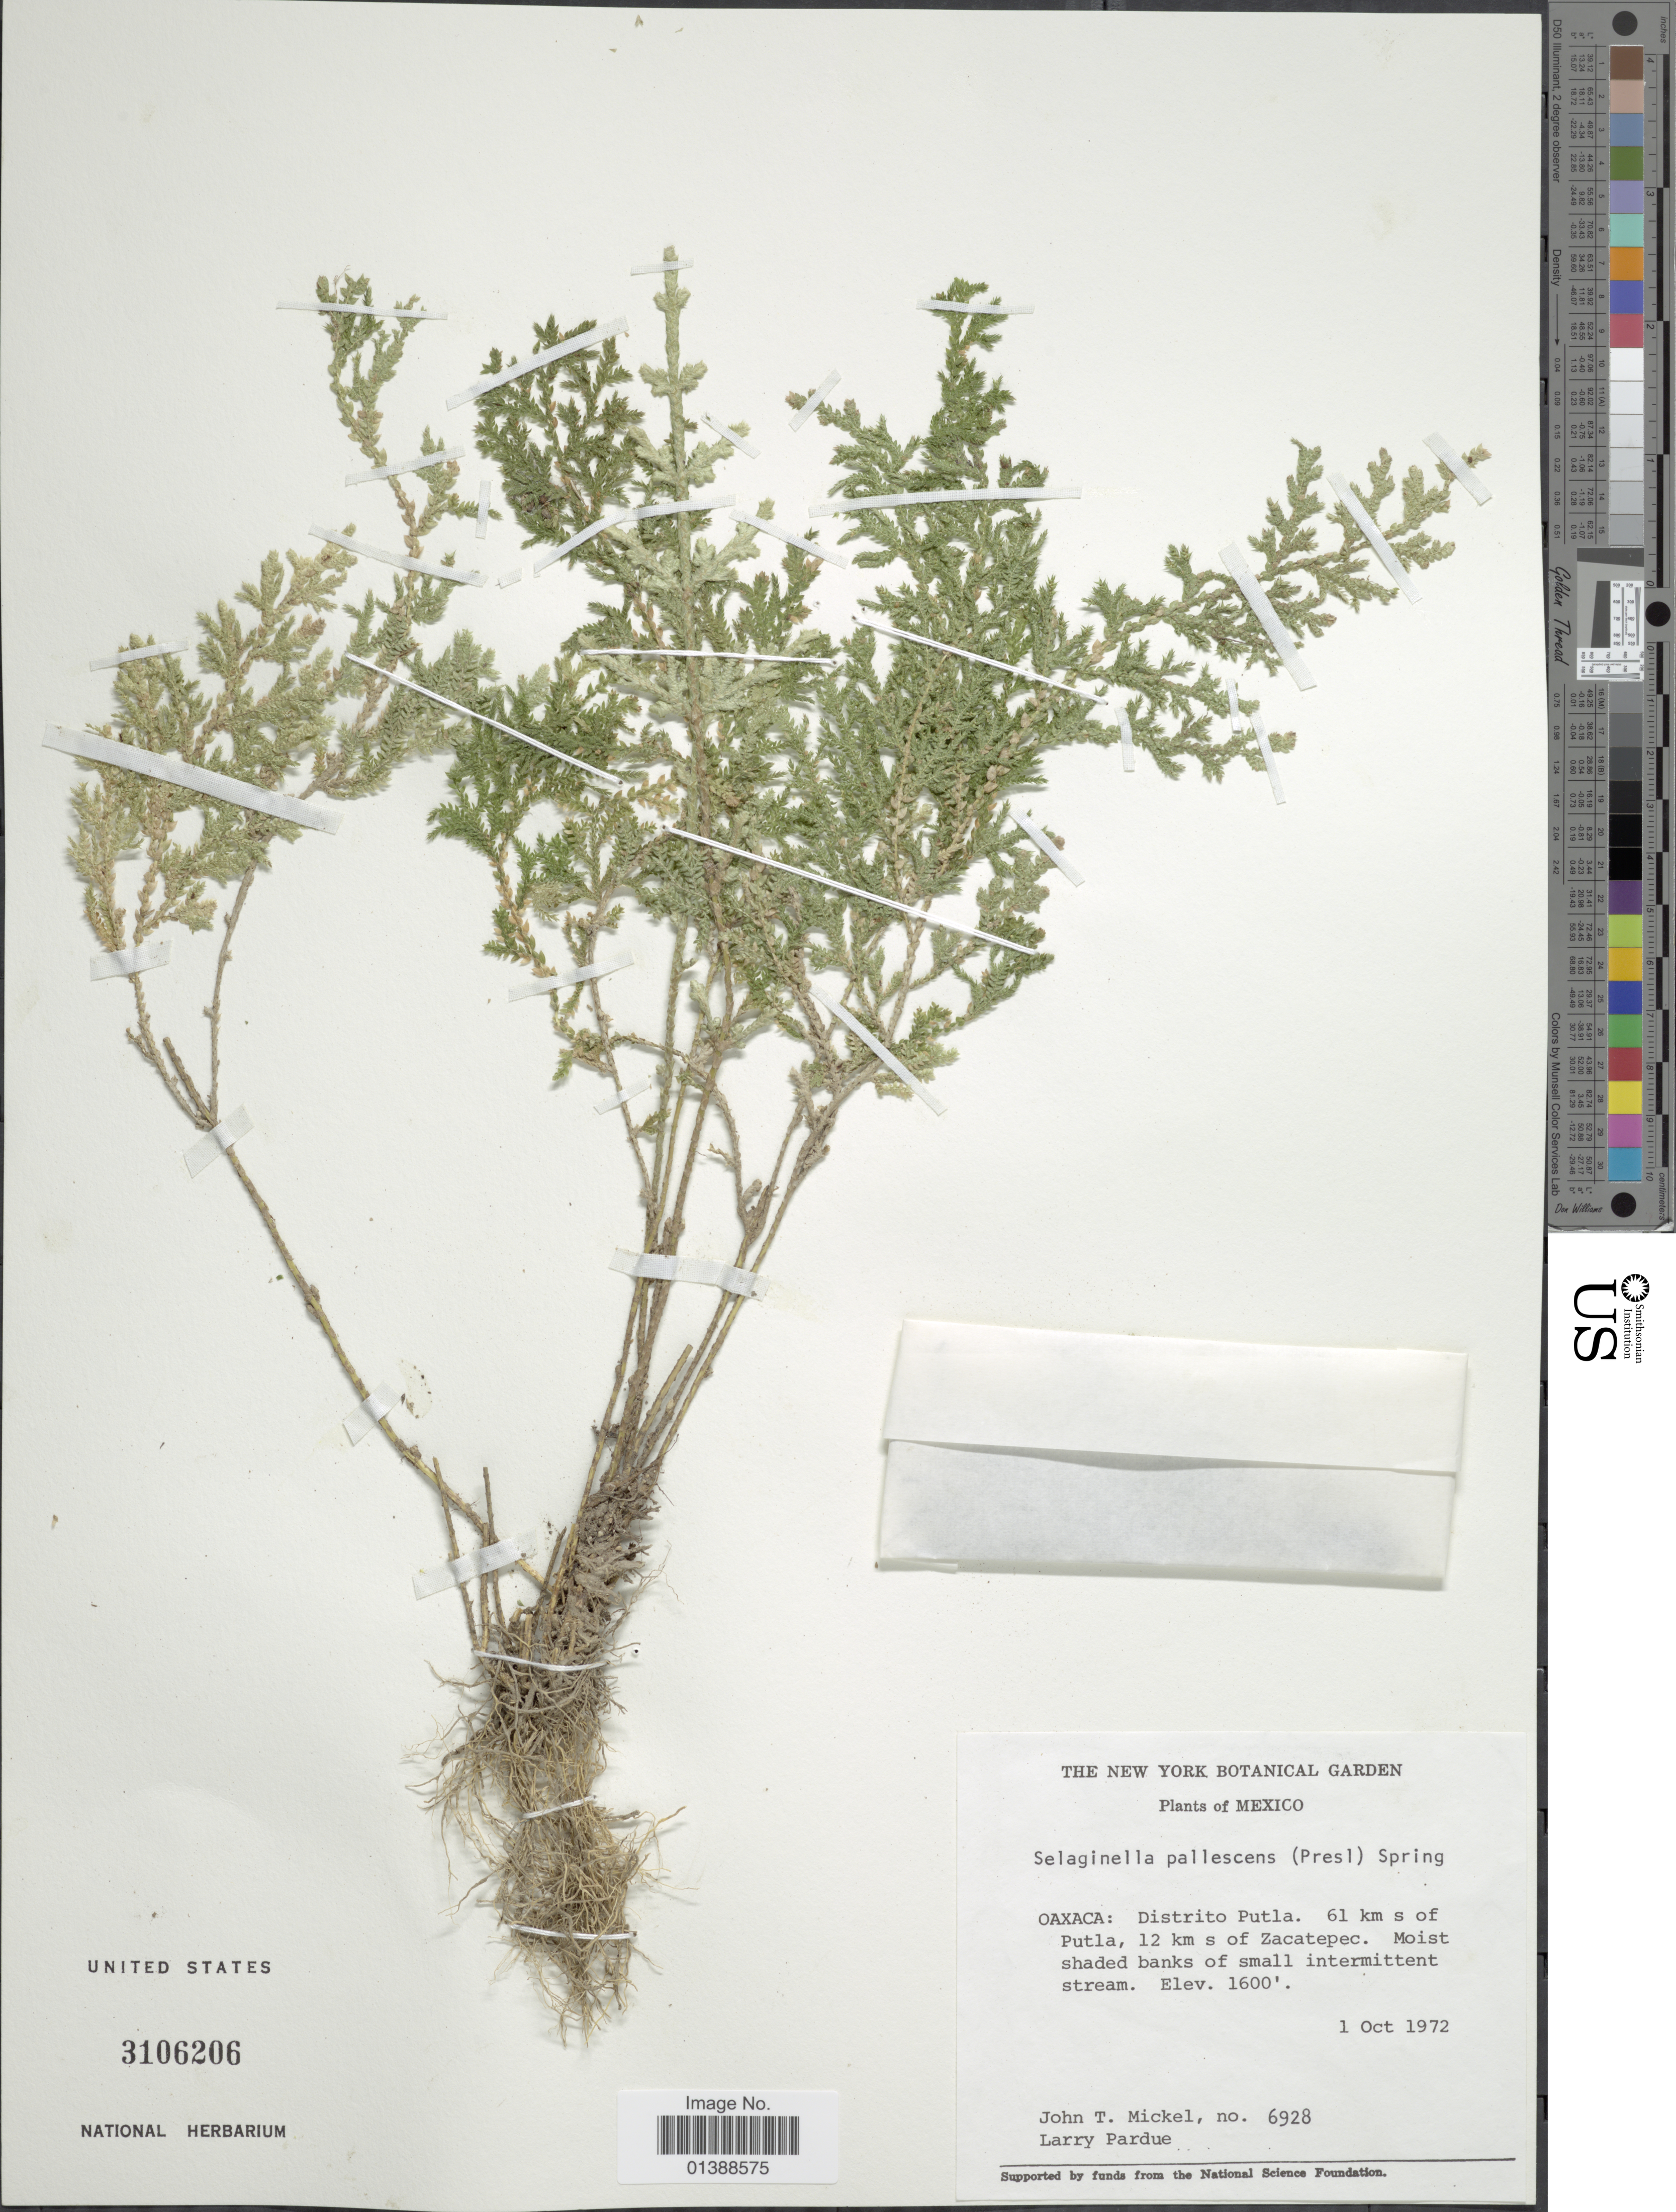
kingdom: Plantae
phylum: Tracheophyta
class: Lycopodiopsida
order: Selaginellales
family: Selaginellaceae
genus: Selaginella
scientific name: Selaginella pallescens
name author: (C. Presl) Spring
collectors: J. T. Mickel & L. Pardue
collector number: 6928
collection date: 1972-10-01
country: Mexico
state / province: Oaxaca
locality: Distrito Putla. 61 km s of Putla, 12 km s of Zacatepec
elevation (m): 488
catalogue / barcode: US 3106206